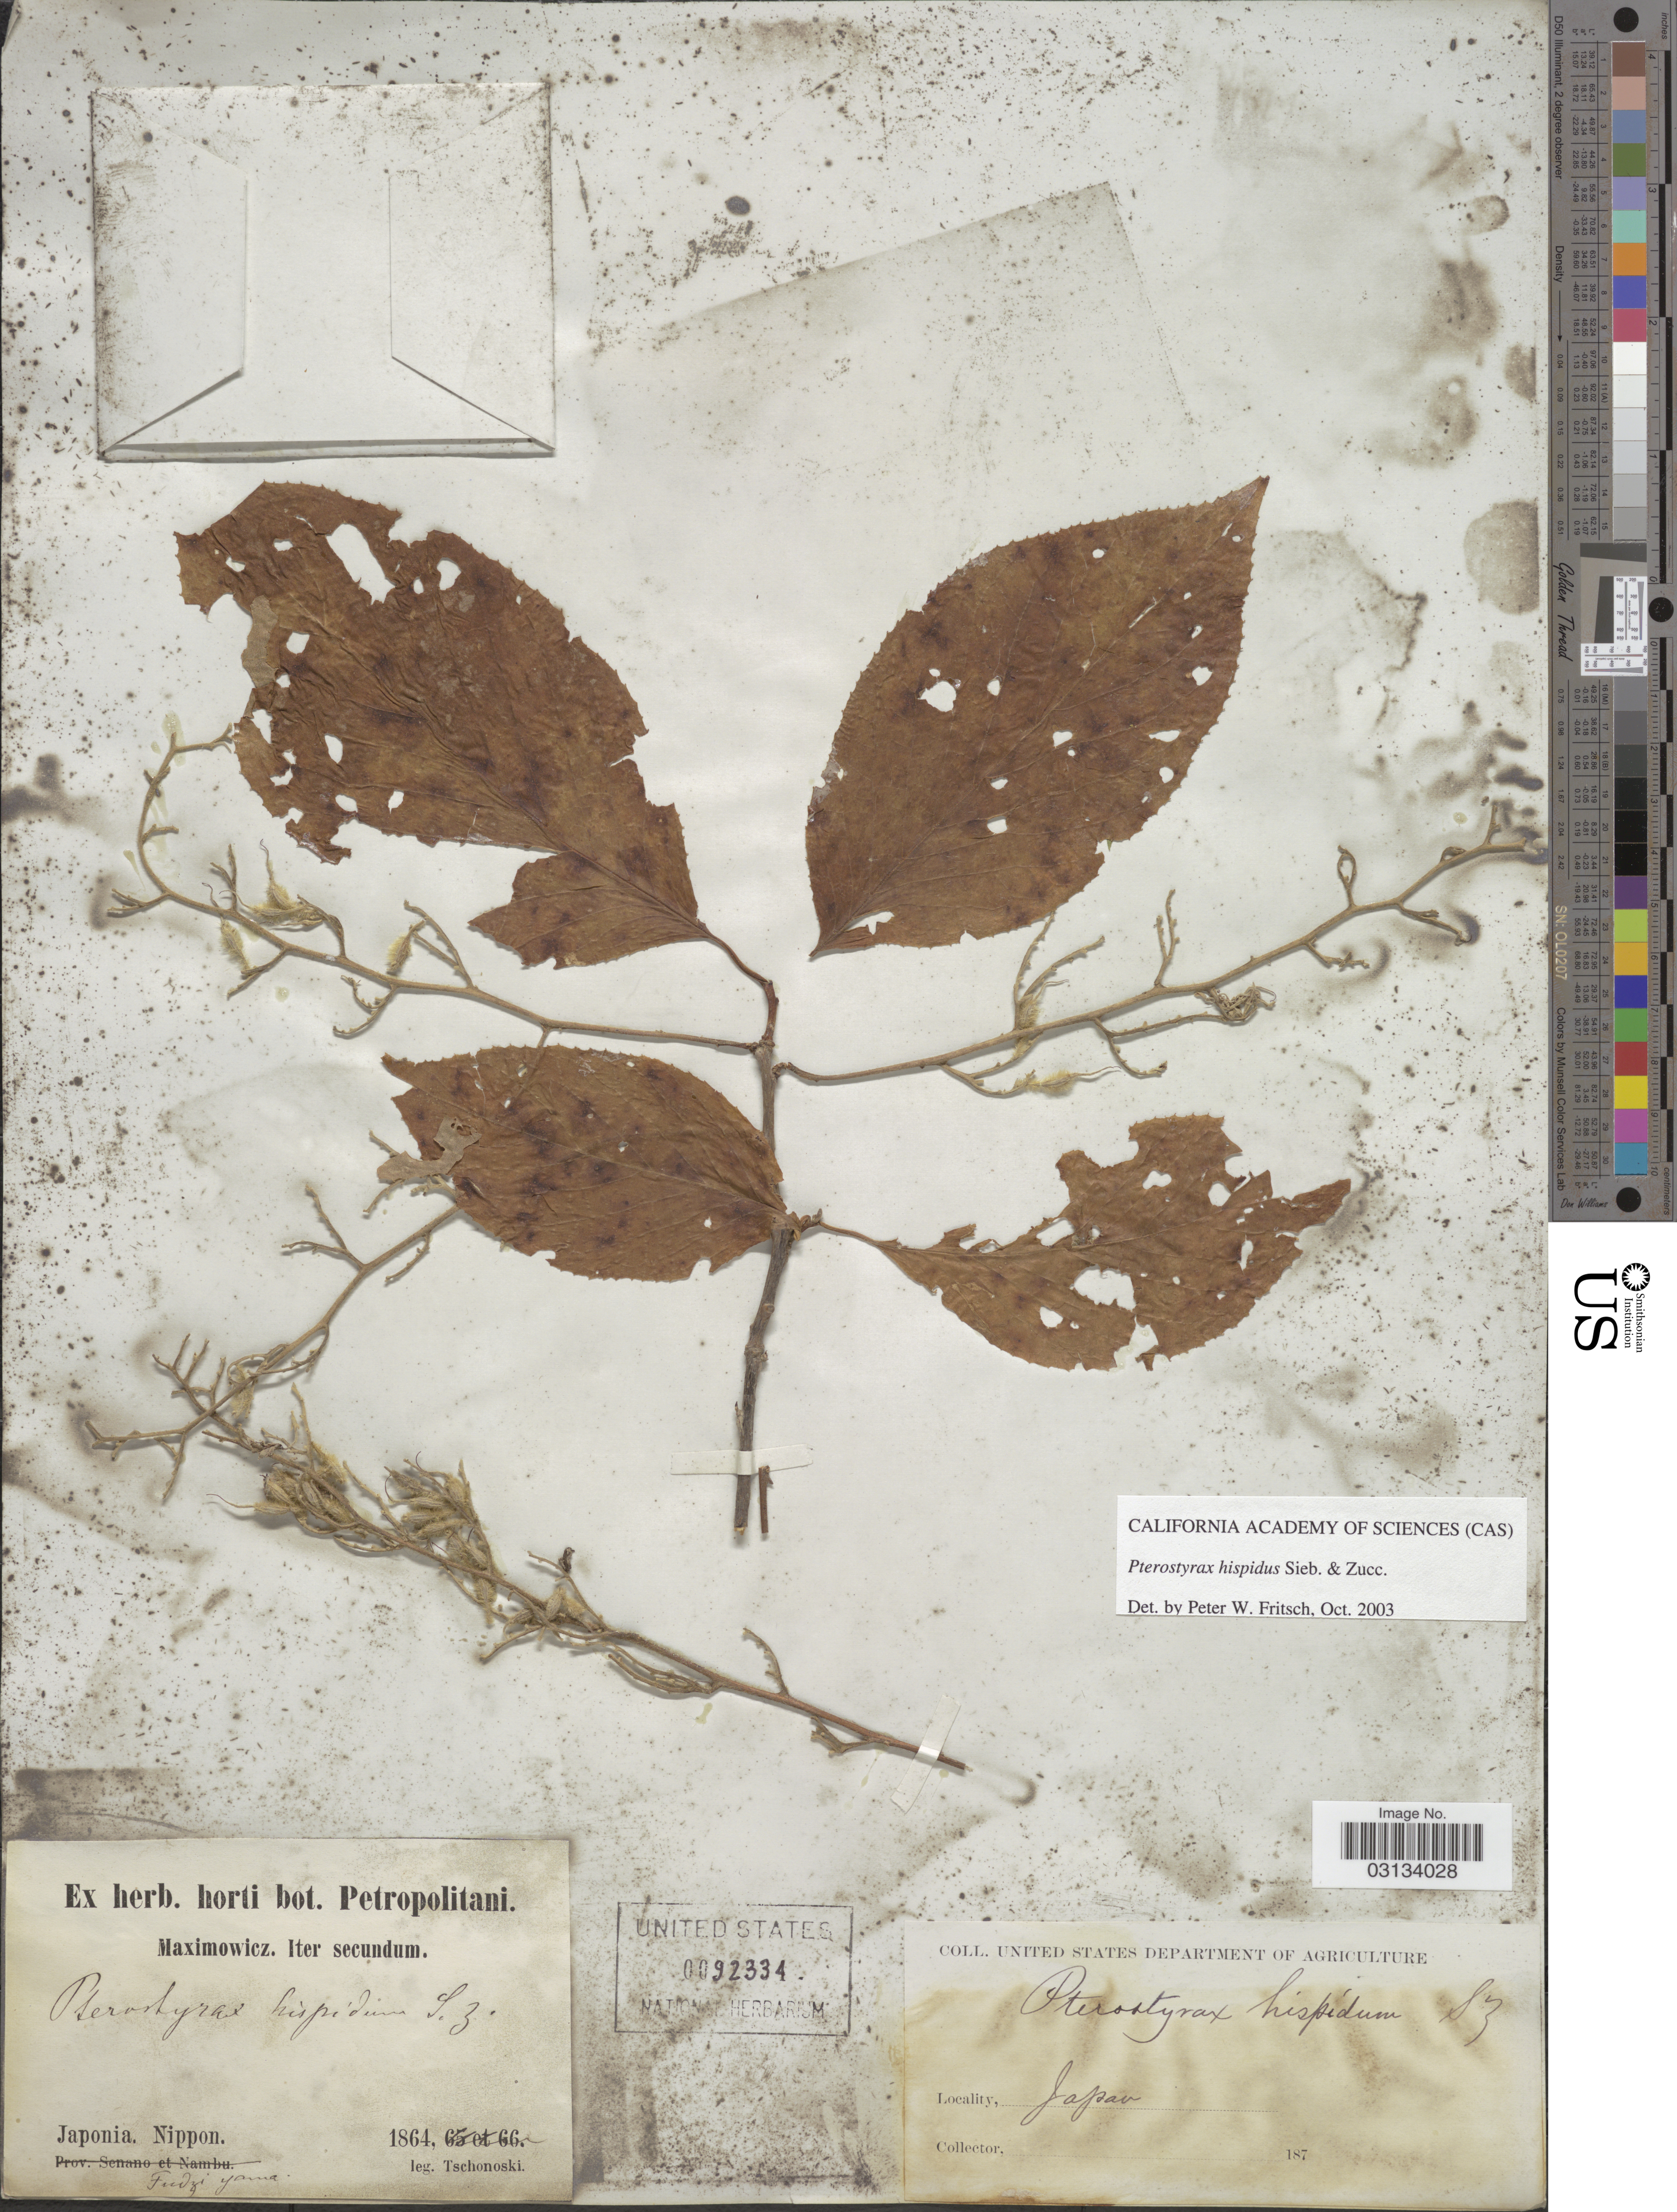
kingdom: Plantae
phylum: Tracheophyta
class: Magnoliopsida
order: Ericales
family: Styracaceae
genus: Pterostyrax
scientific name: Pterostyrax hispidus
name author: Siebold & Zucc.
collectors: -. Tschonoski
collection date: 1864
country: Japan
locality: Japonia. Nippon. Fudzi Yama.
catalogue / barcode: US 92334